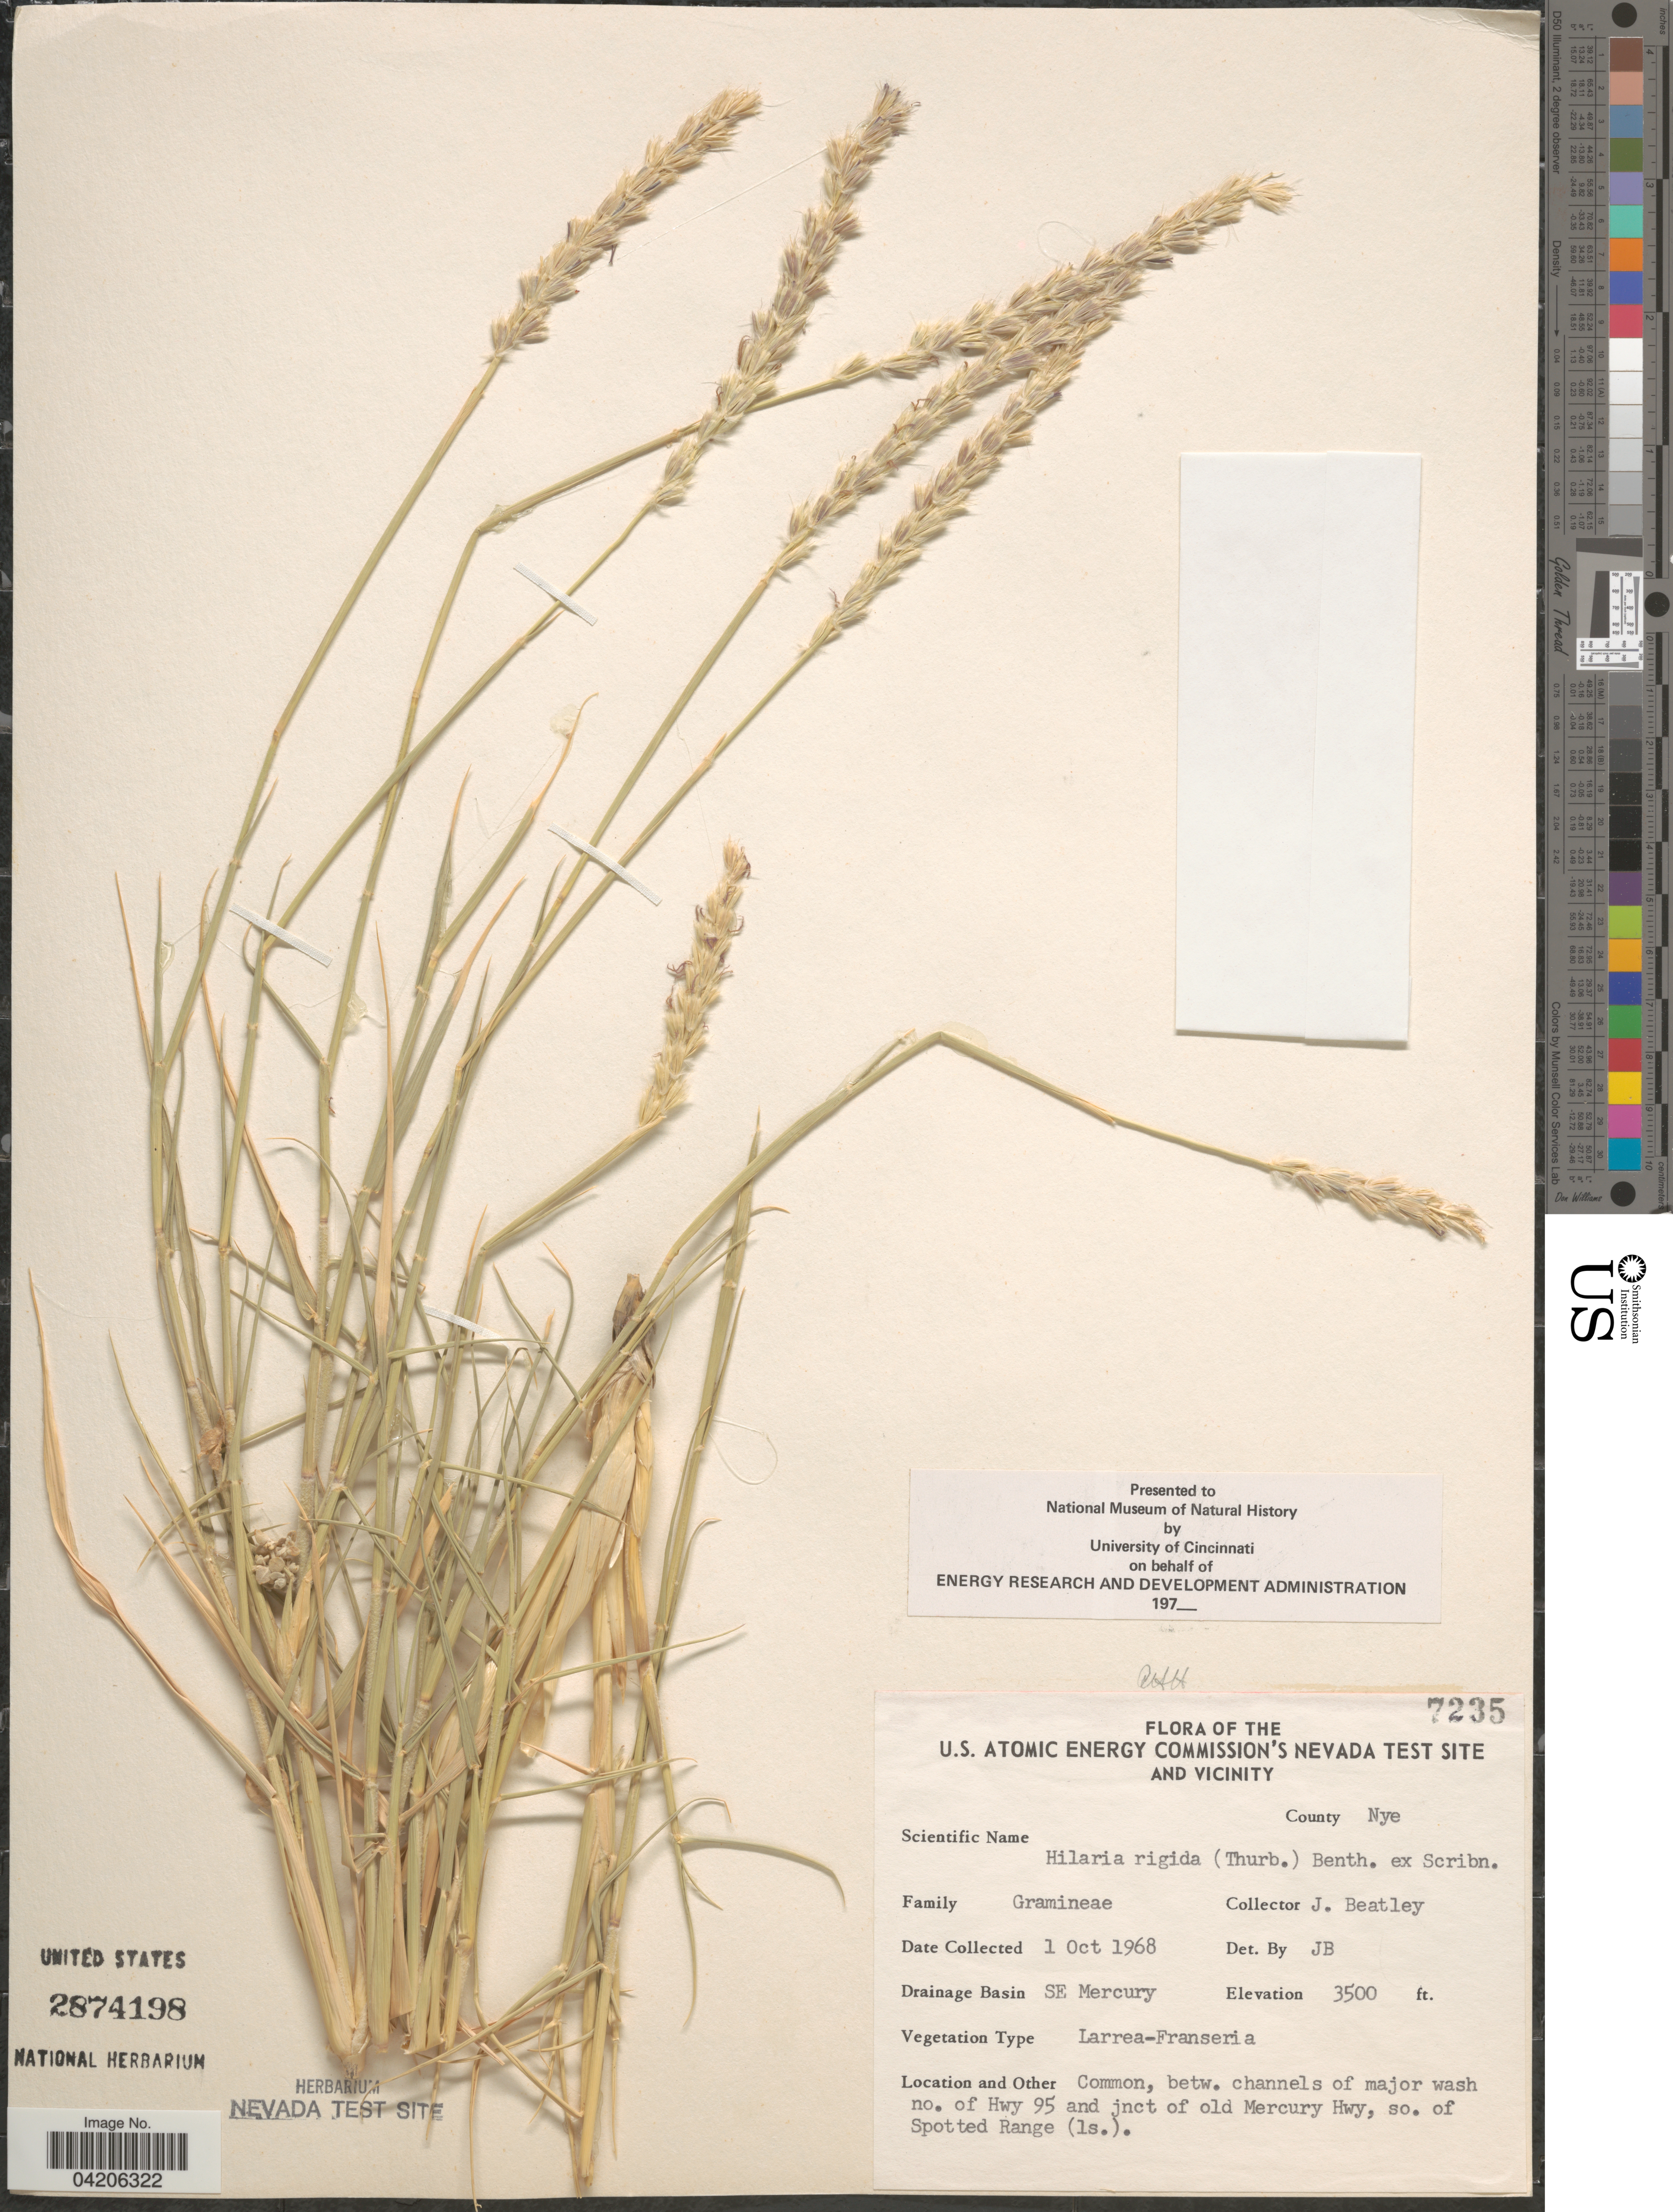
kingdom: Plantae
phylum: Tracheophyta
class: Liliopsida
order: Poales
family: Poaceae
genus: Hilaria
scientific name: Hilaria rigida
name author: (Thurb.) Benth. ex Scribn.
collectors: J. C. Beatley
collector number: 7235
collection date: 1968-10-01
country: United States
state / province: Nevada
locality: The U.S. Atomic Energy Commission's Nevada Test site and vicinity. County Nye. Betw. channels of major wash. no. of Hwy 95 and jnct of old Mercury Hwy, so. of Spotted Range (ls.).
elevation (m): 1067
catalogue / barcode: US 2874198